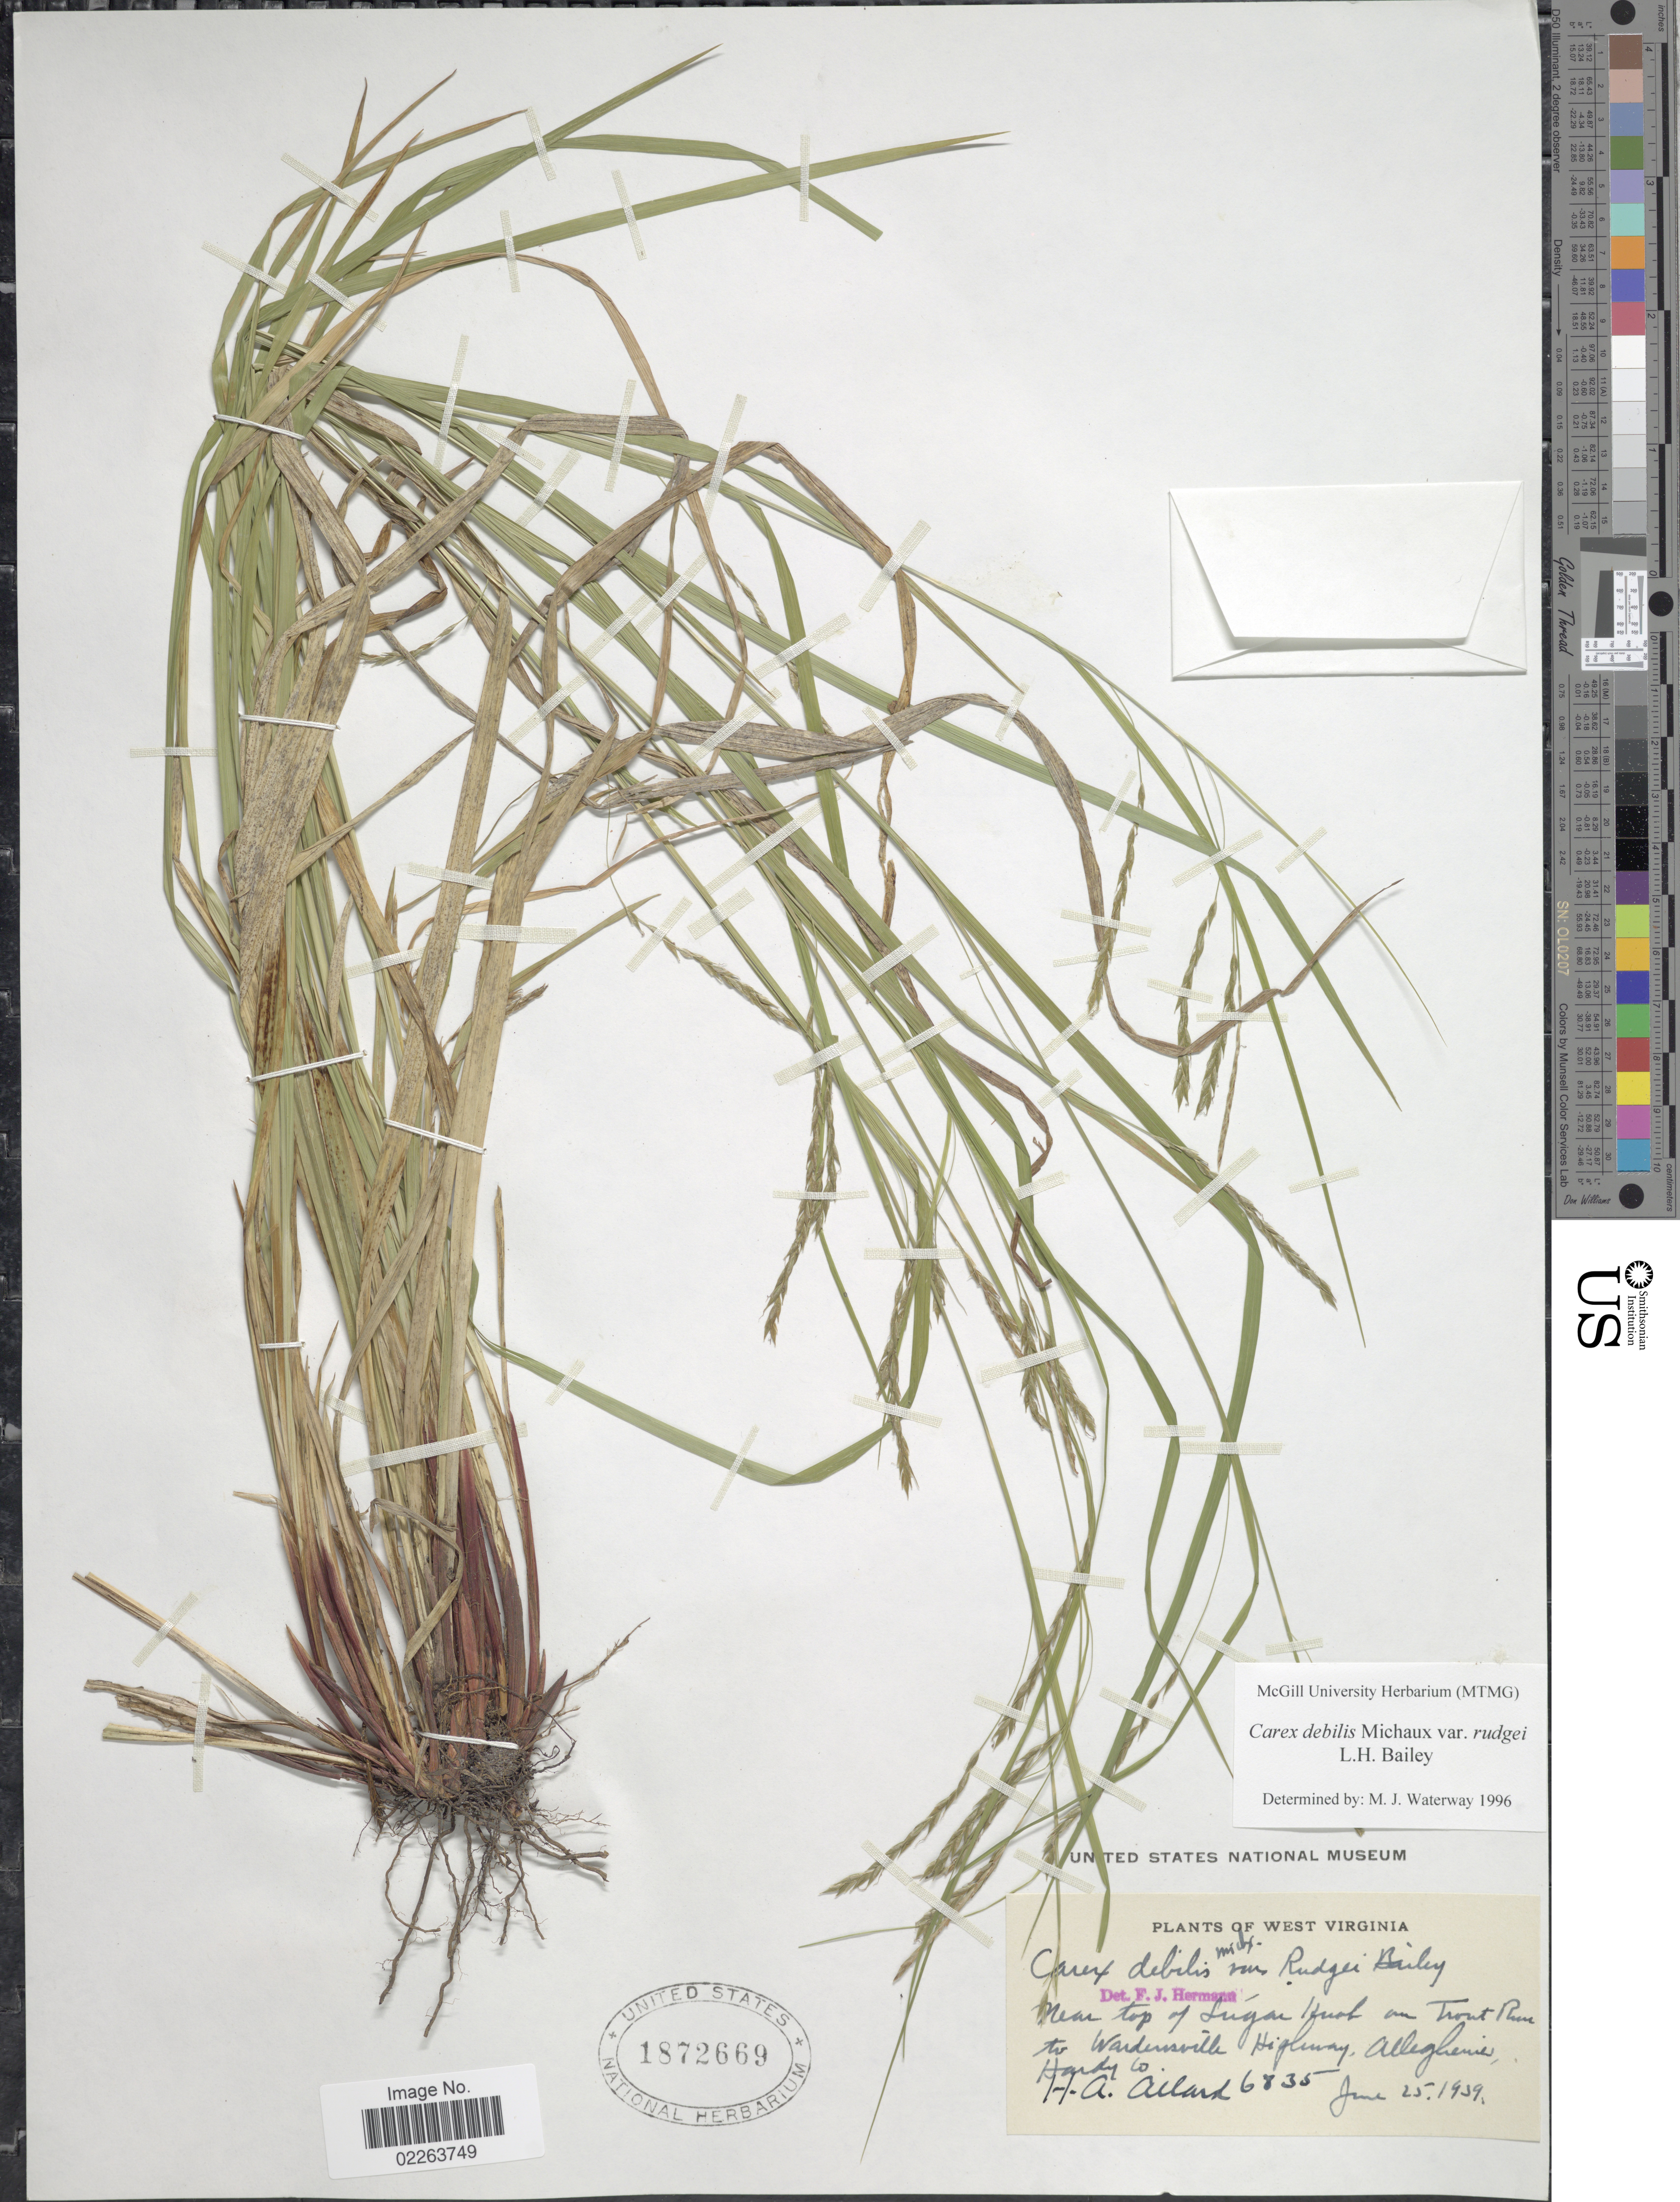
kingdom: Plantae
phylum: Tracheophyta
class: Liliopsida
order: Poales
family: Cyperaceae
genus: Carex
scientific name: Carex flexuosa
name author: Muhl. ex Willd.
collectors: H. A. Allard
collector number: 6835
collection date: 1939-06-25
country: United States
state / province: West Virginia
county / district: Hardy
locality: Near top of Sugar Knob on Trout River to Wardensville Highway, Alleghenies, Hardy Co.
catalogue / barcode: US 1872669